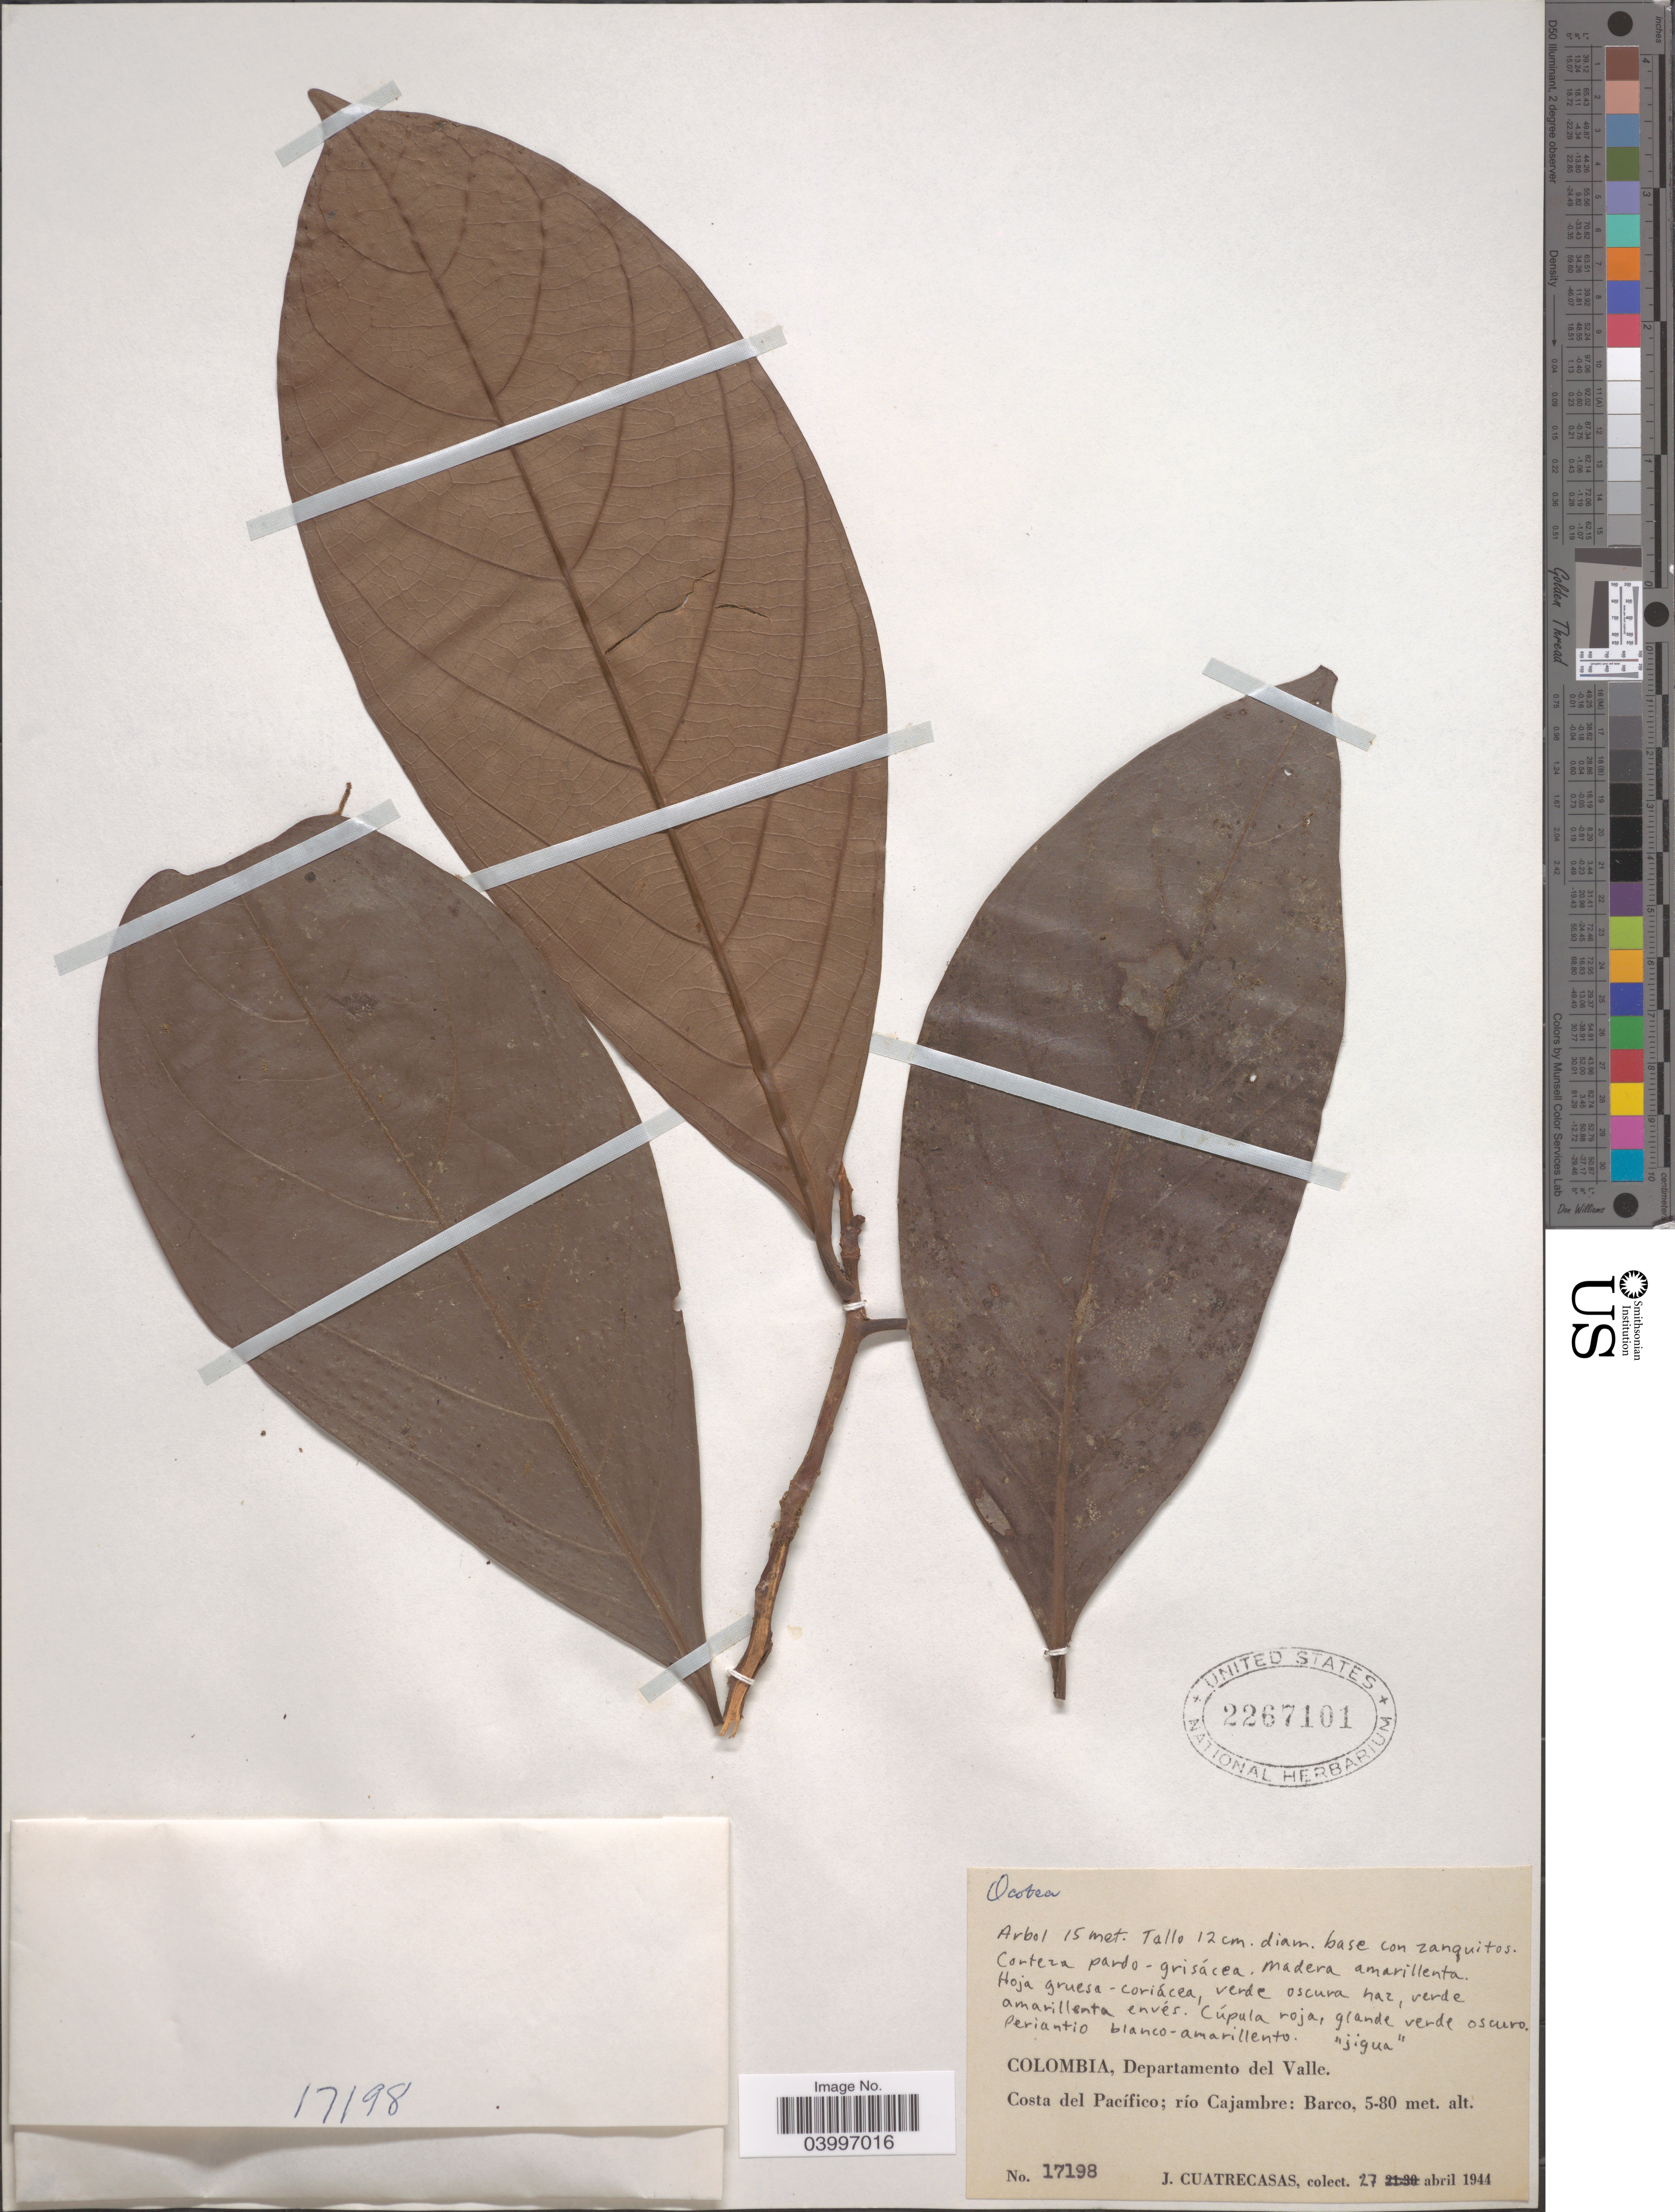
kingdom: Plantae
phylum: Tracheophyta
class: Magnoliopsida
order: Laurales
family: Lauraceae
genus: Ocotea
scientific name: Ocotea sp.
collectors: J. Cuatrecasas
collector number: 17198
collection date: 1944-04-27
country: Colombia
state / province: Valle del Cauca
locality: Departamento del Valle. Costa del Pacífico; río Cajambre: Barco.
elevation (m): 5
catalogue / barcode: US 2267101